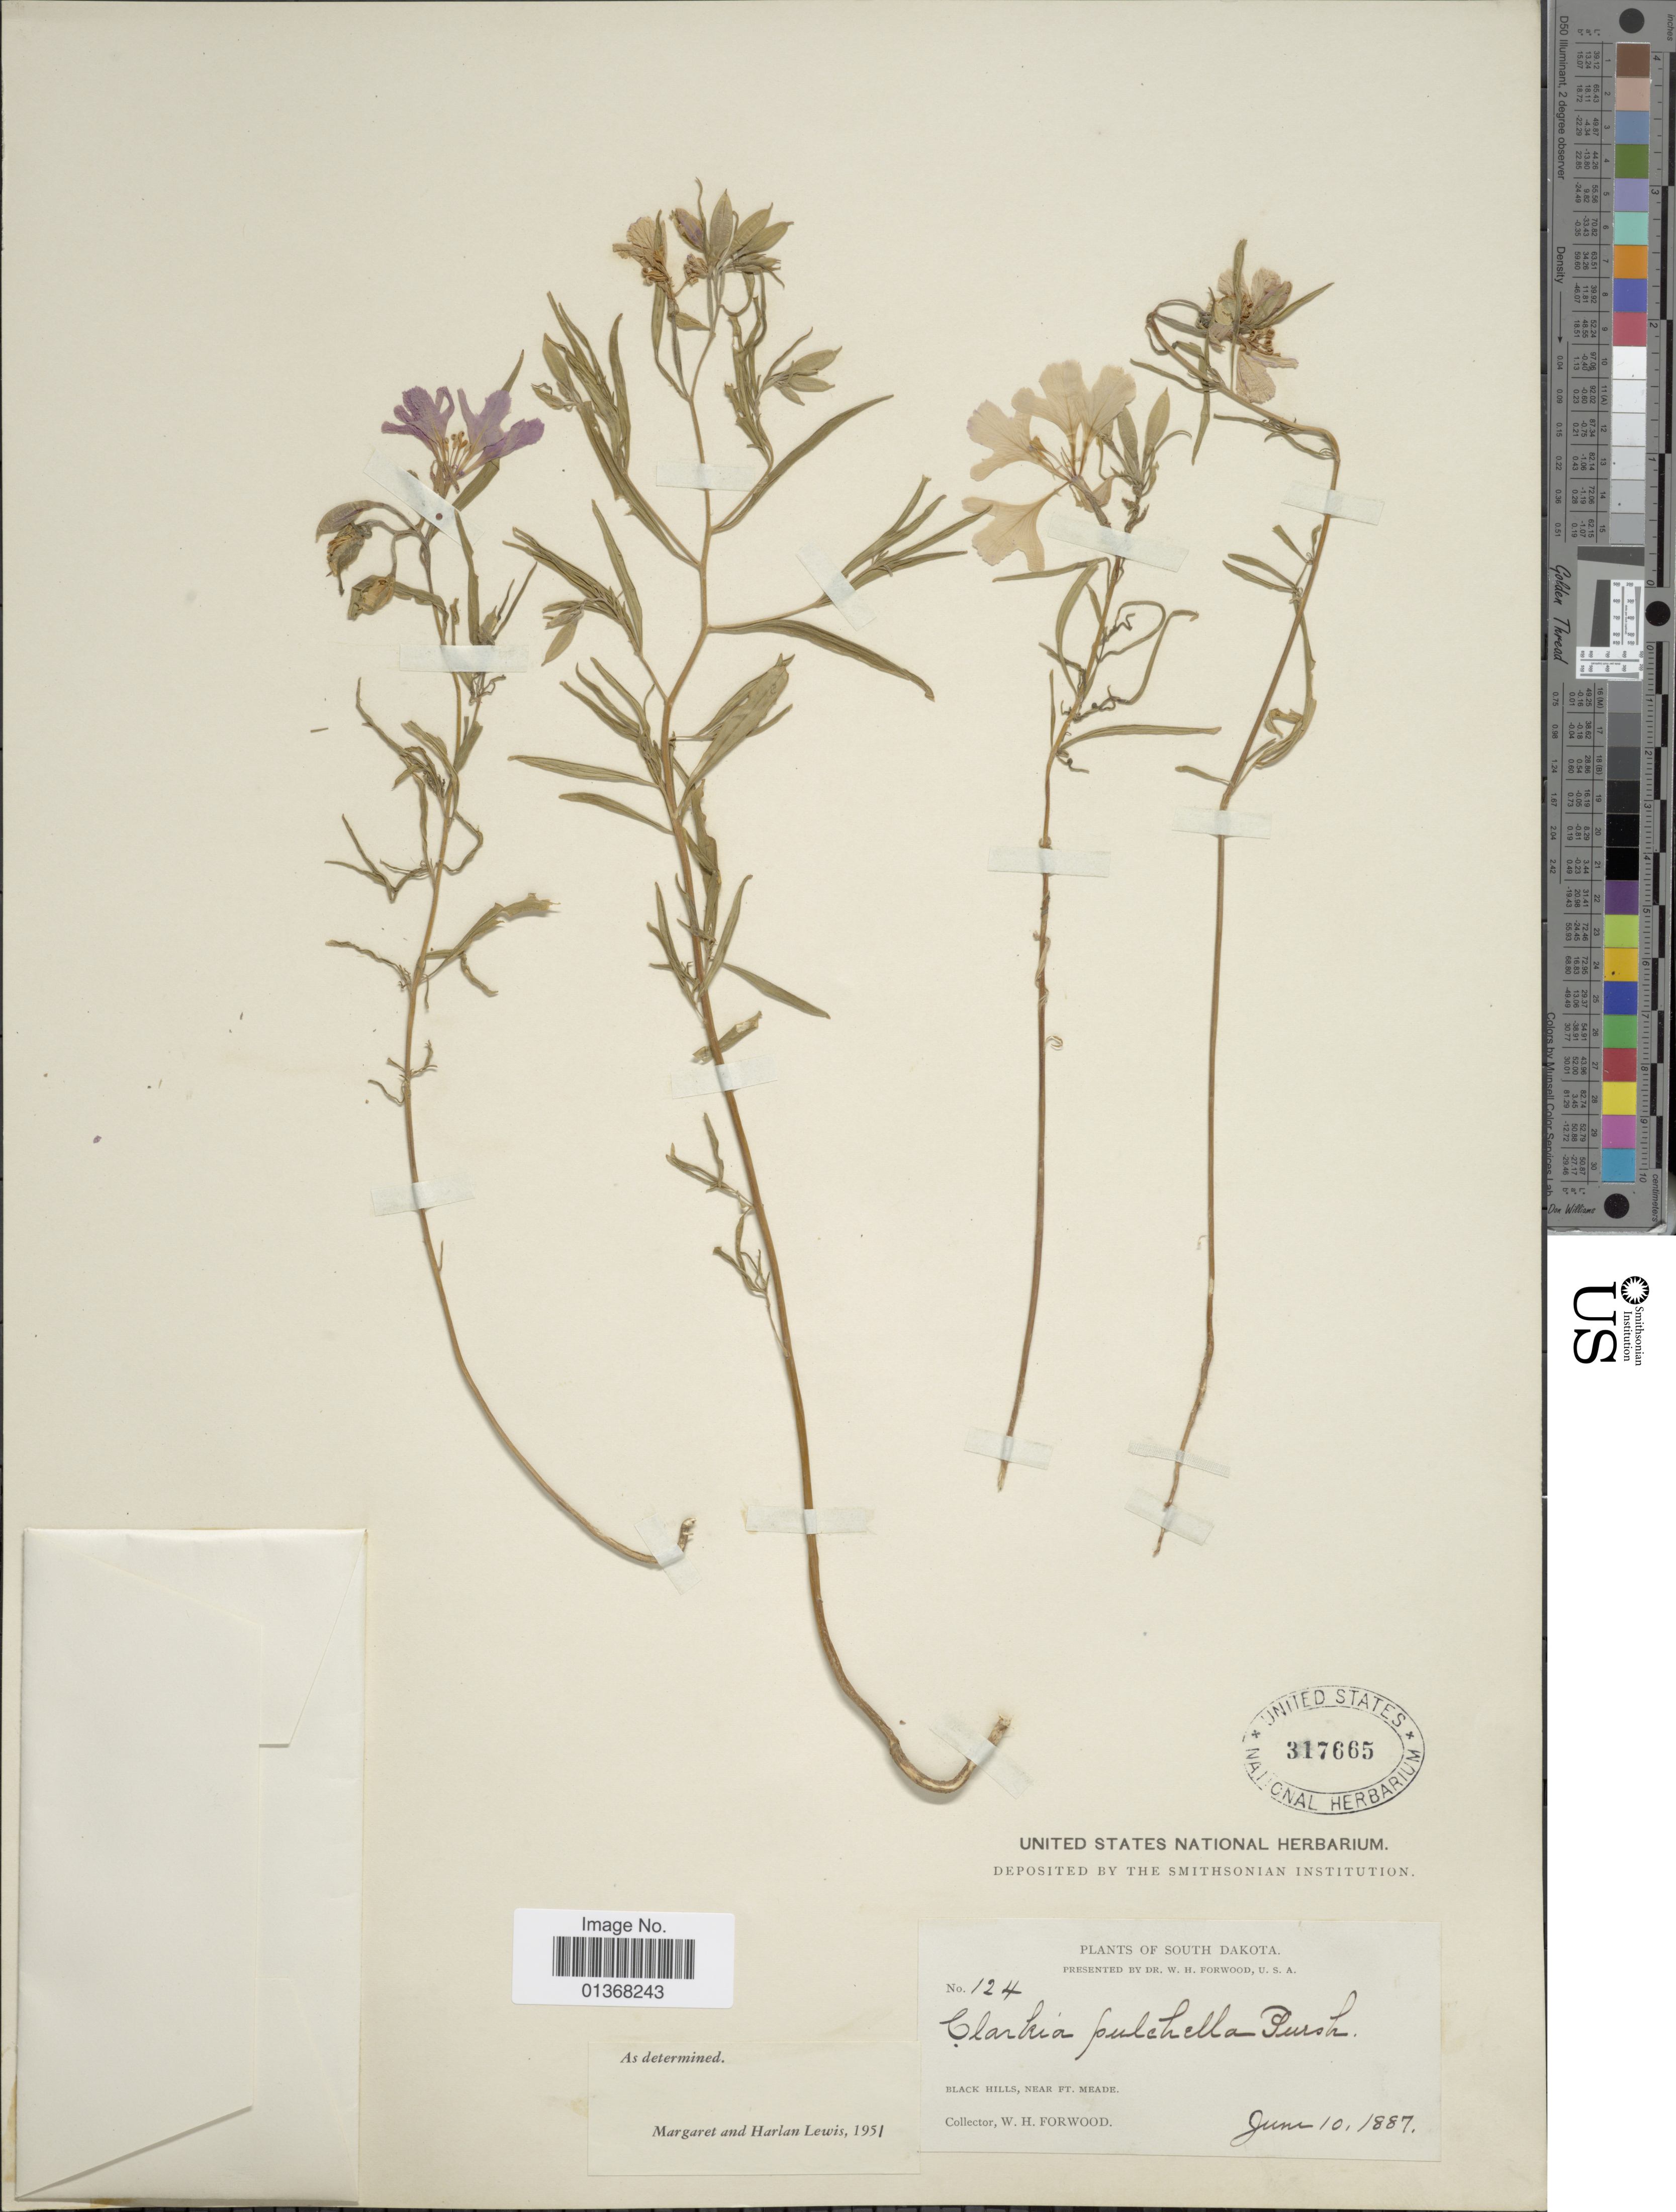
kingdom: Plantae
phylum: Tracheophyta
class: Magnoliopsida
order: Myrtales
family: Onagraceae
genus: Clarkia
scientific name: Clarkia pulchella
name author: Pursh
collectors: W. Forwood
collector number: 124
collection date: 1887-06-10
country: United States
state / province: South Dakota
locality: Black Hills, near Ft. Meade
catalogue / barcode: US 317665